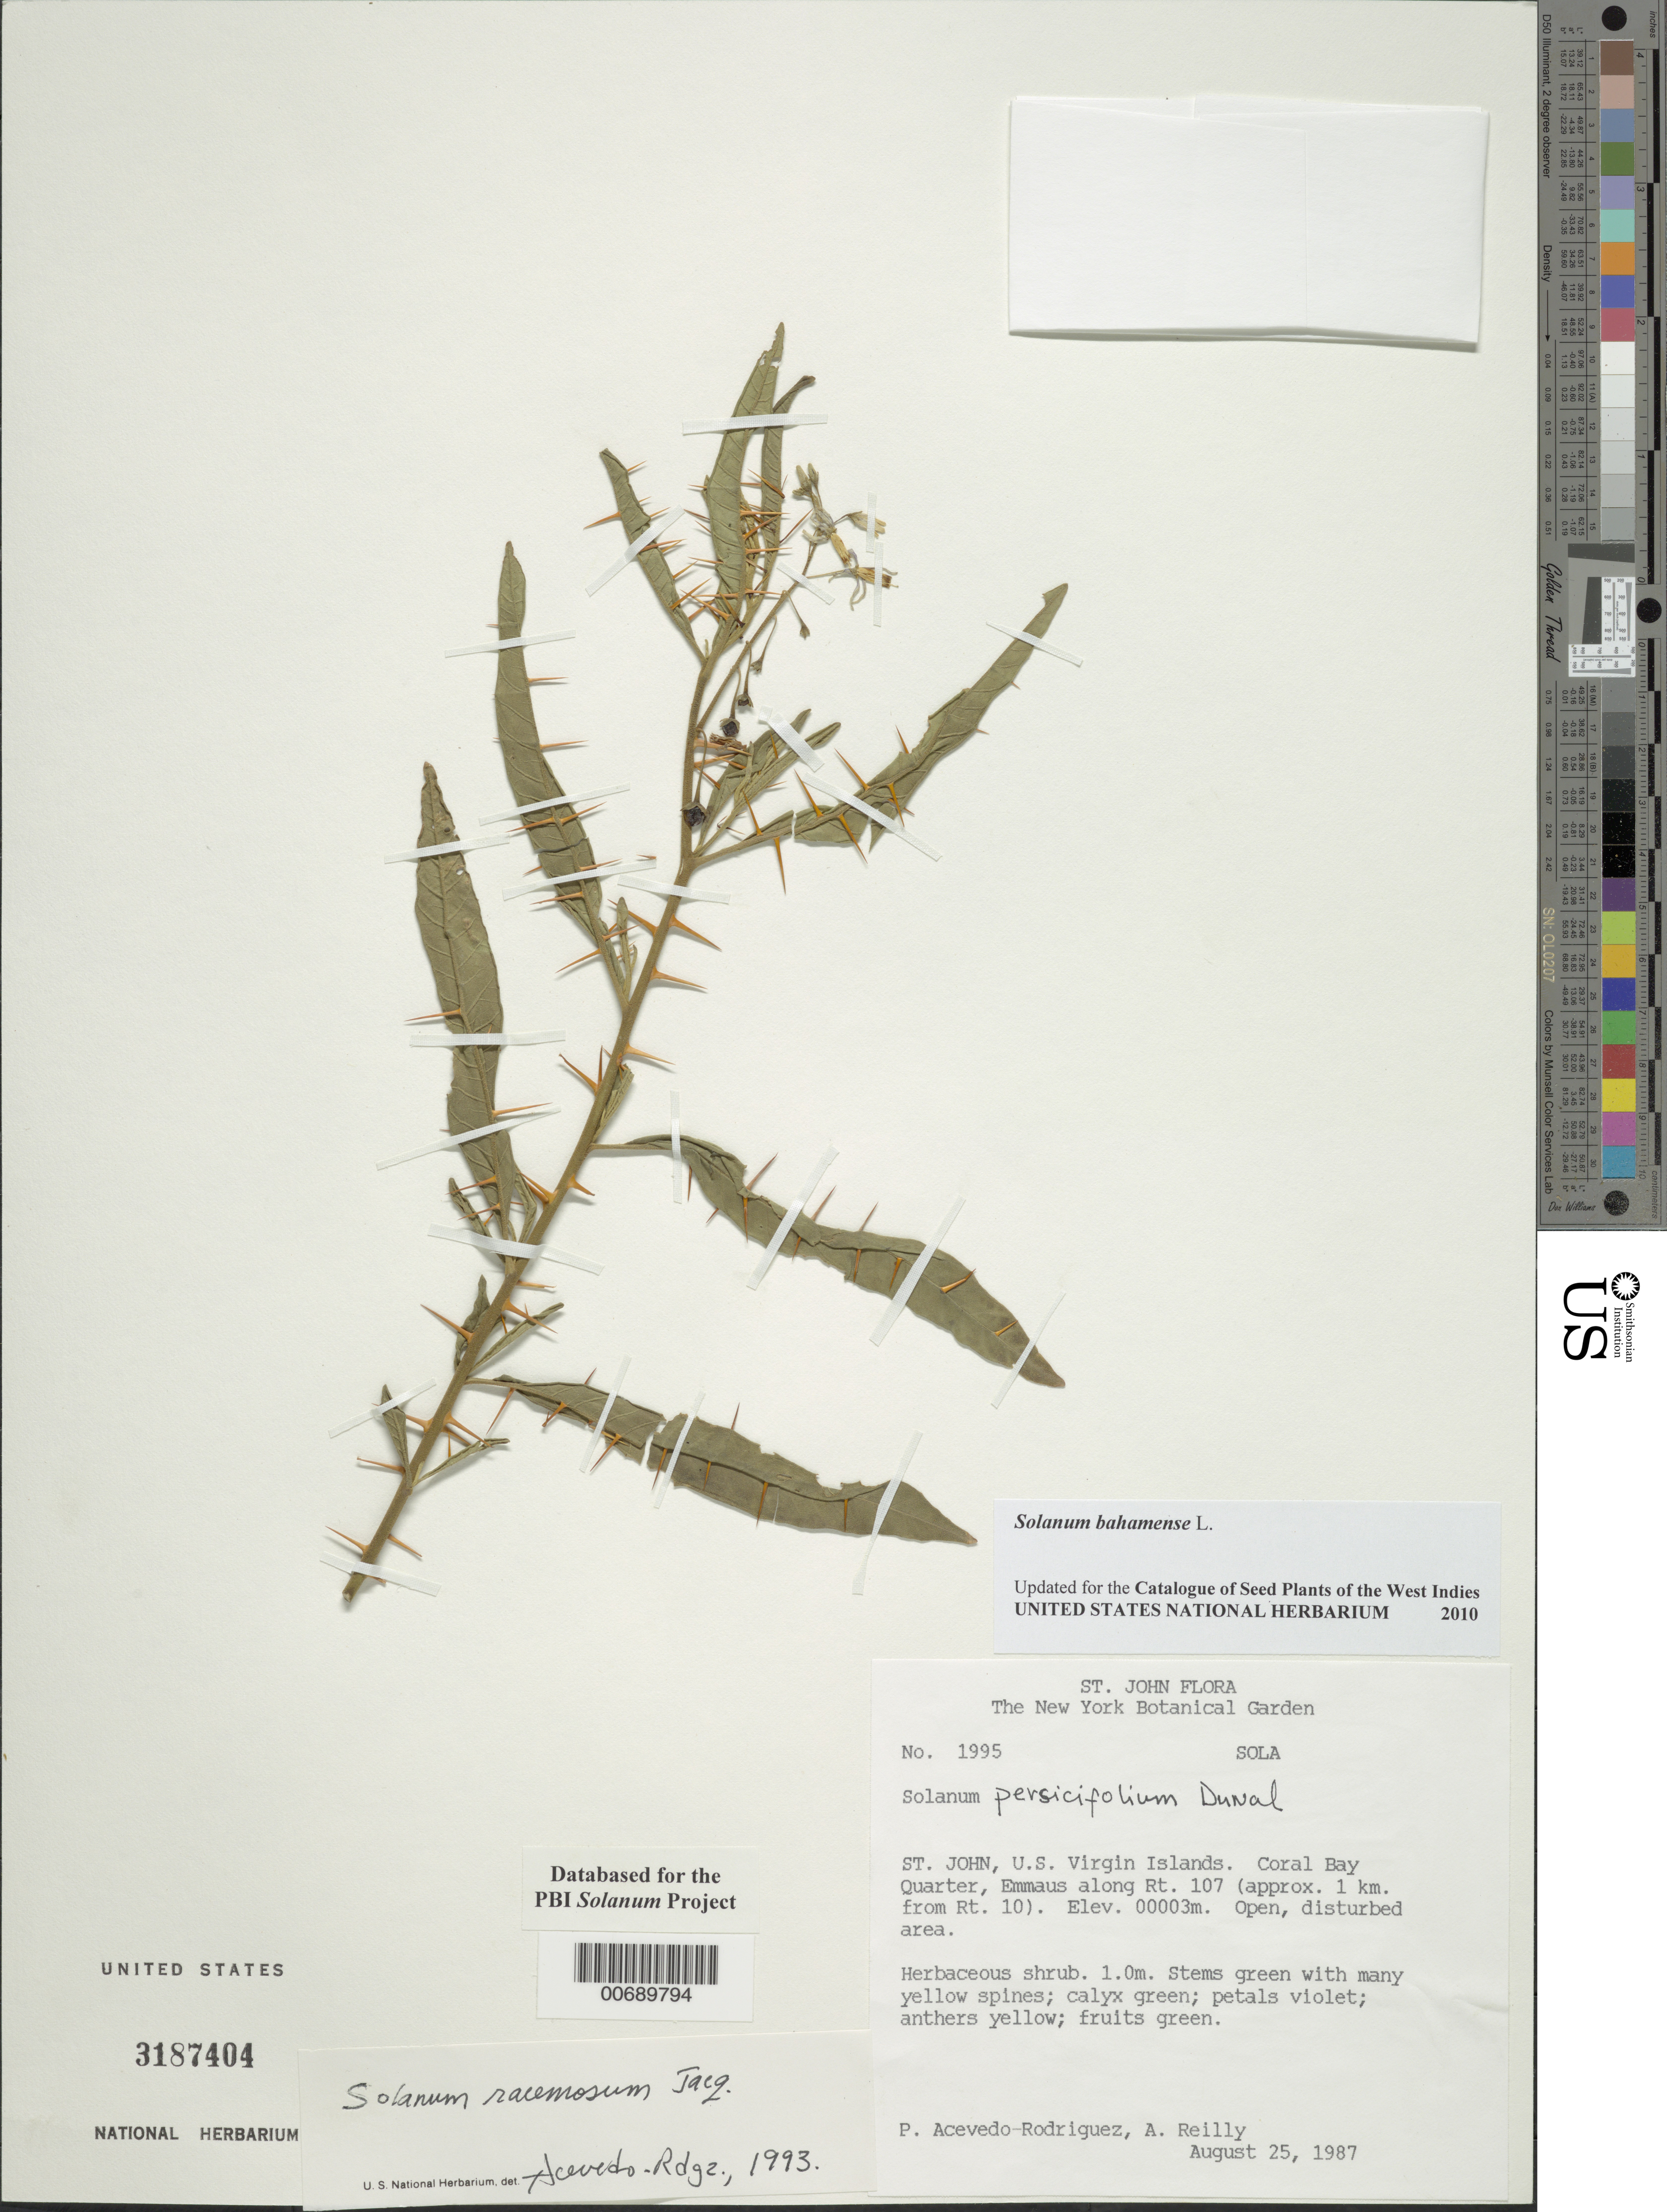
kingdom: Plantae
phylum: Tracheophyta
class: Magnoliopsida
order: Solanales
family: Solanaceae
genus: Solanum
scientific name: Solanum bahamense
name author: L.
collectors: P. Acevedo-Rodr. & A. Reilly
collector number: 1995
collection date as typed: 25 Aug 1987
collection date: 1987-08-25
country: U.S. Virgin Islands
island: St. John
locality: Coral Bay Quarter; Emmaus along Rt. 107 (approx. 1 km. from Rt. 10)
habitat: Open, disturbed area.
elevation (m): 3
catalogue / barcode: US 3187404